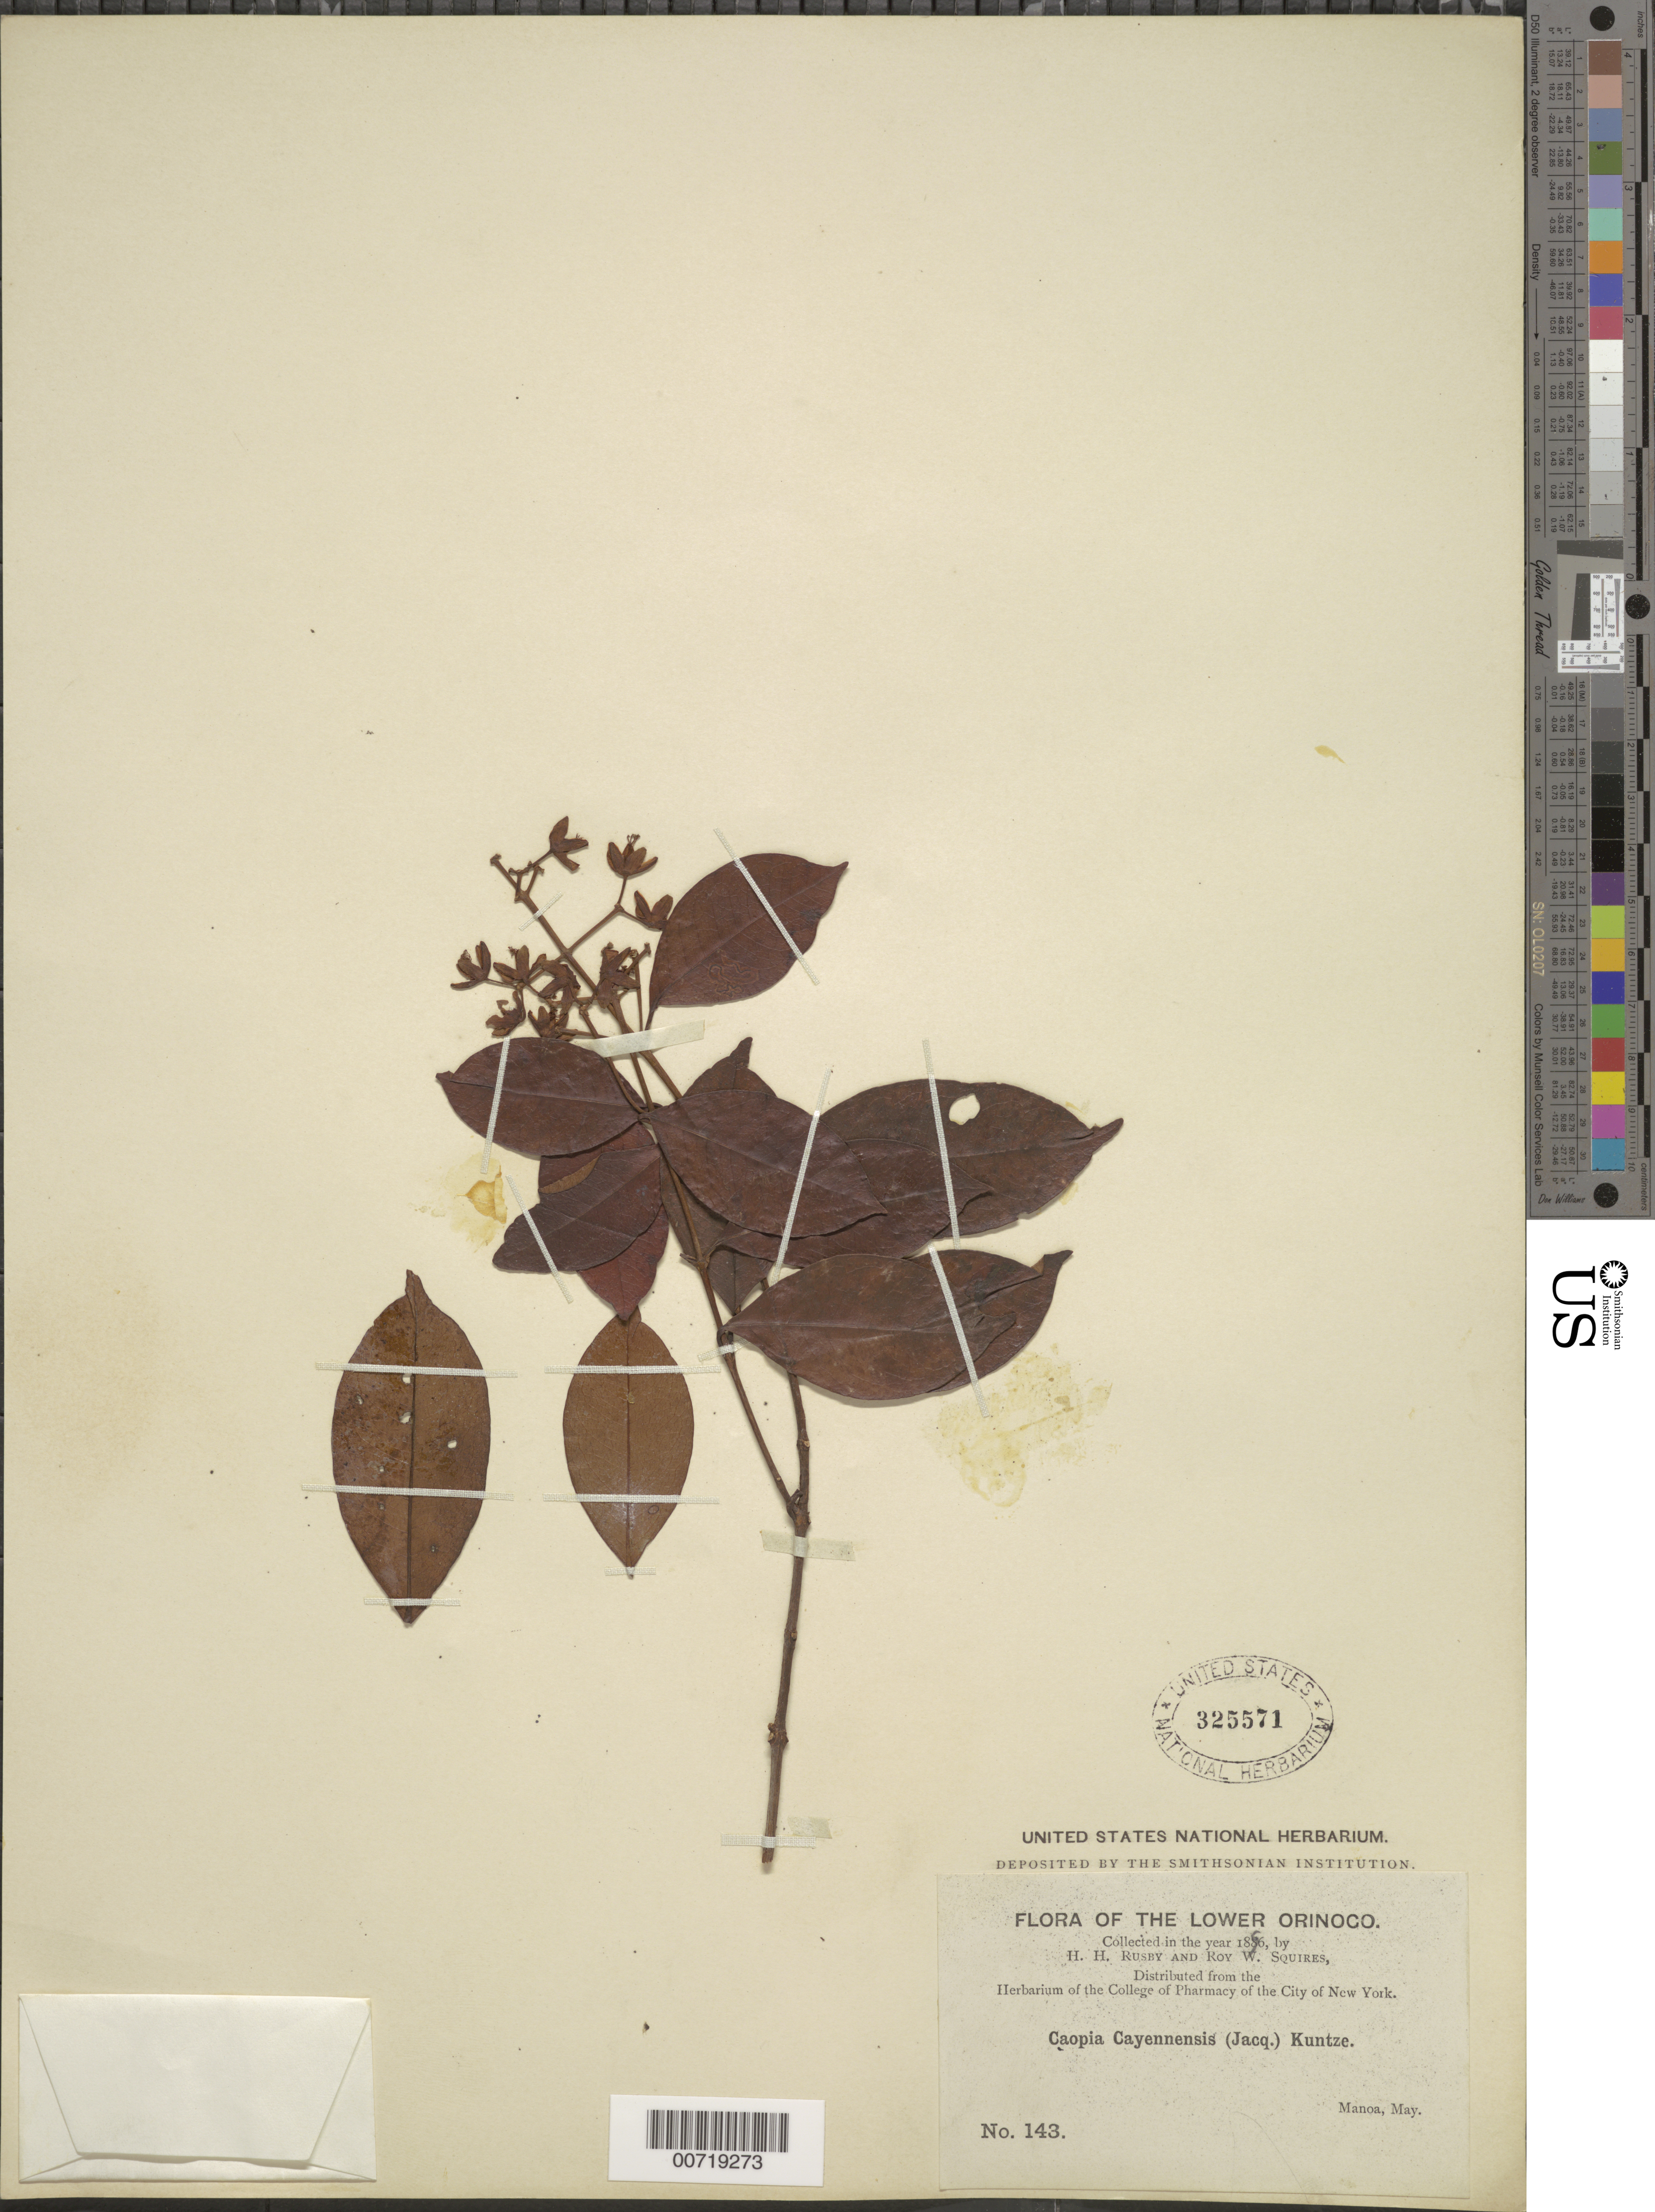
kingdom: Plantae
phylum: Tracheophyta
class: Magnoliopsida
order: Malpighiales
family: Hypericaceae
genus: Vismia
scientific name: Vismia cayennensis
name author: (Jacq.) Pers.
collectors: H. H. Rusby & R. Squires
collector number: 143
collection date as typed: May 1896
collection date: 1896-05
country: Venezuela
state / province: Delta Amacuro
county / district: Antonio Díaz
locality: Lower Orinoco, Manoa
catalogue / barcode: US 325571